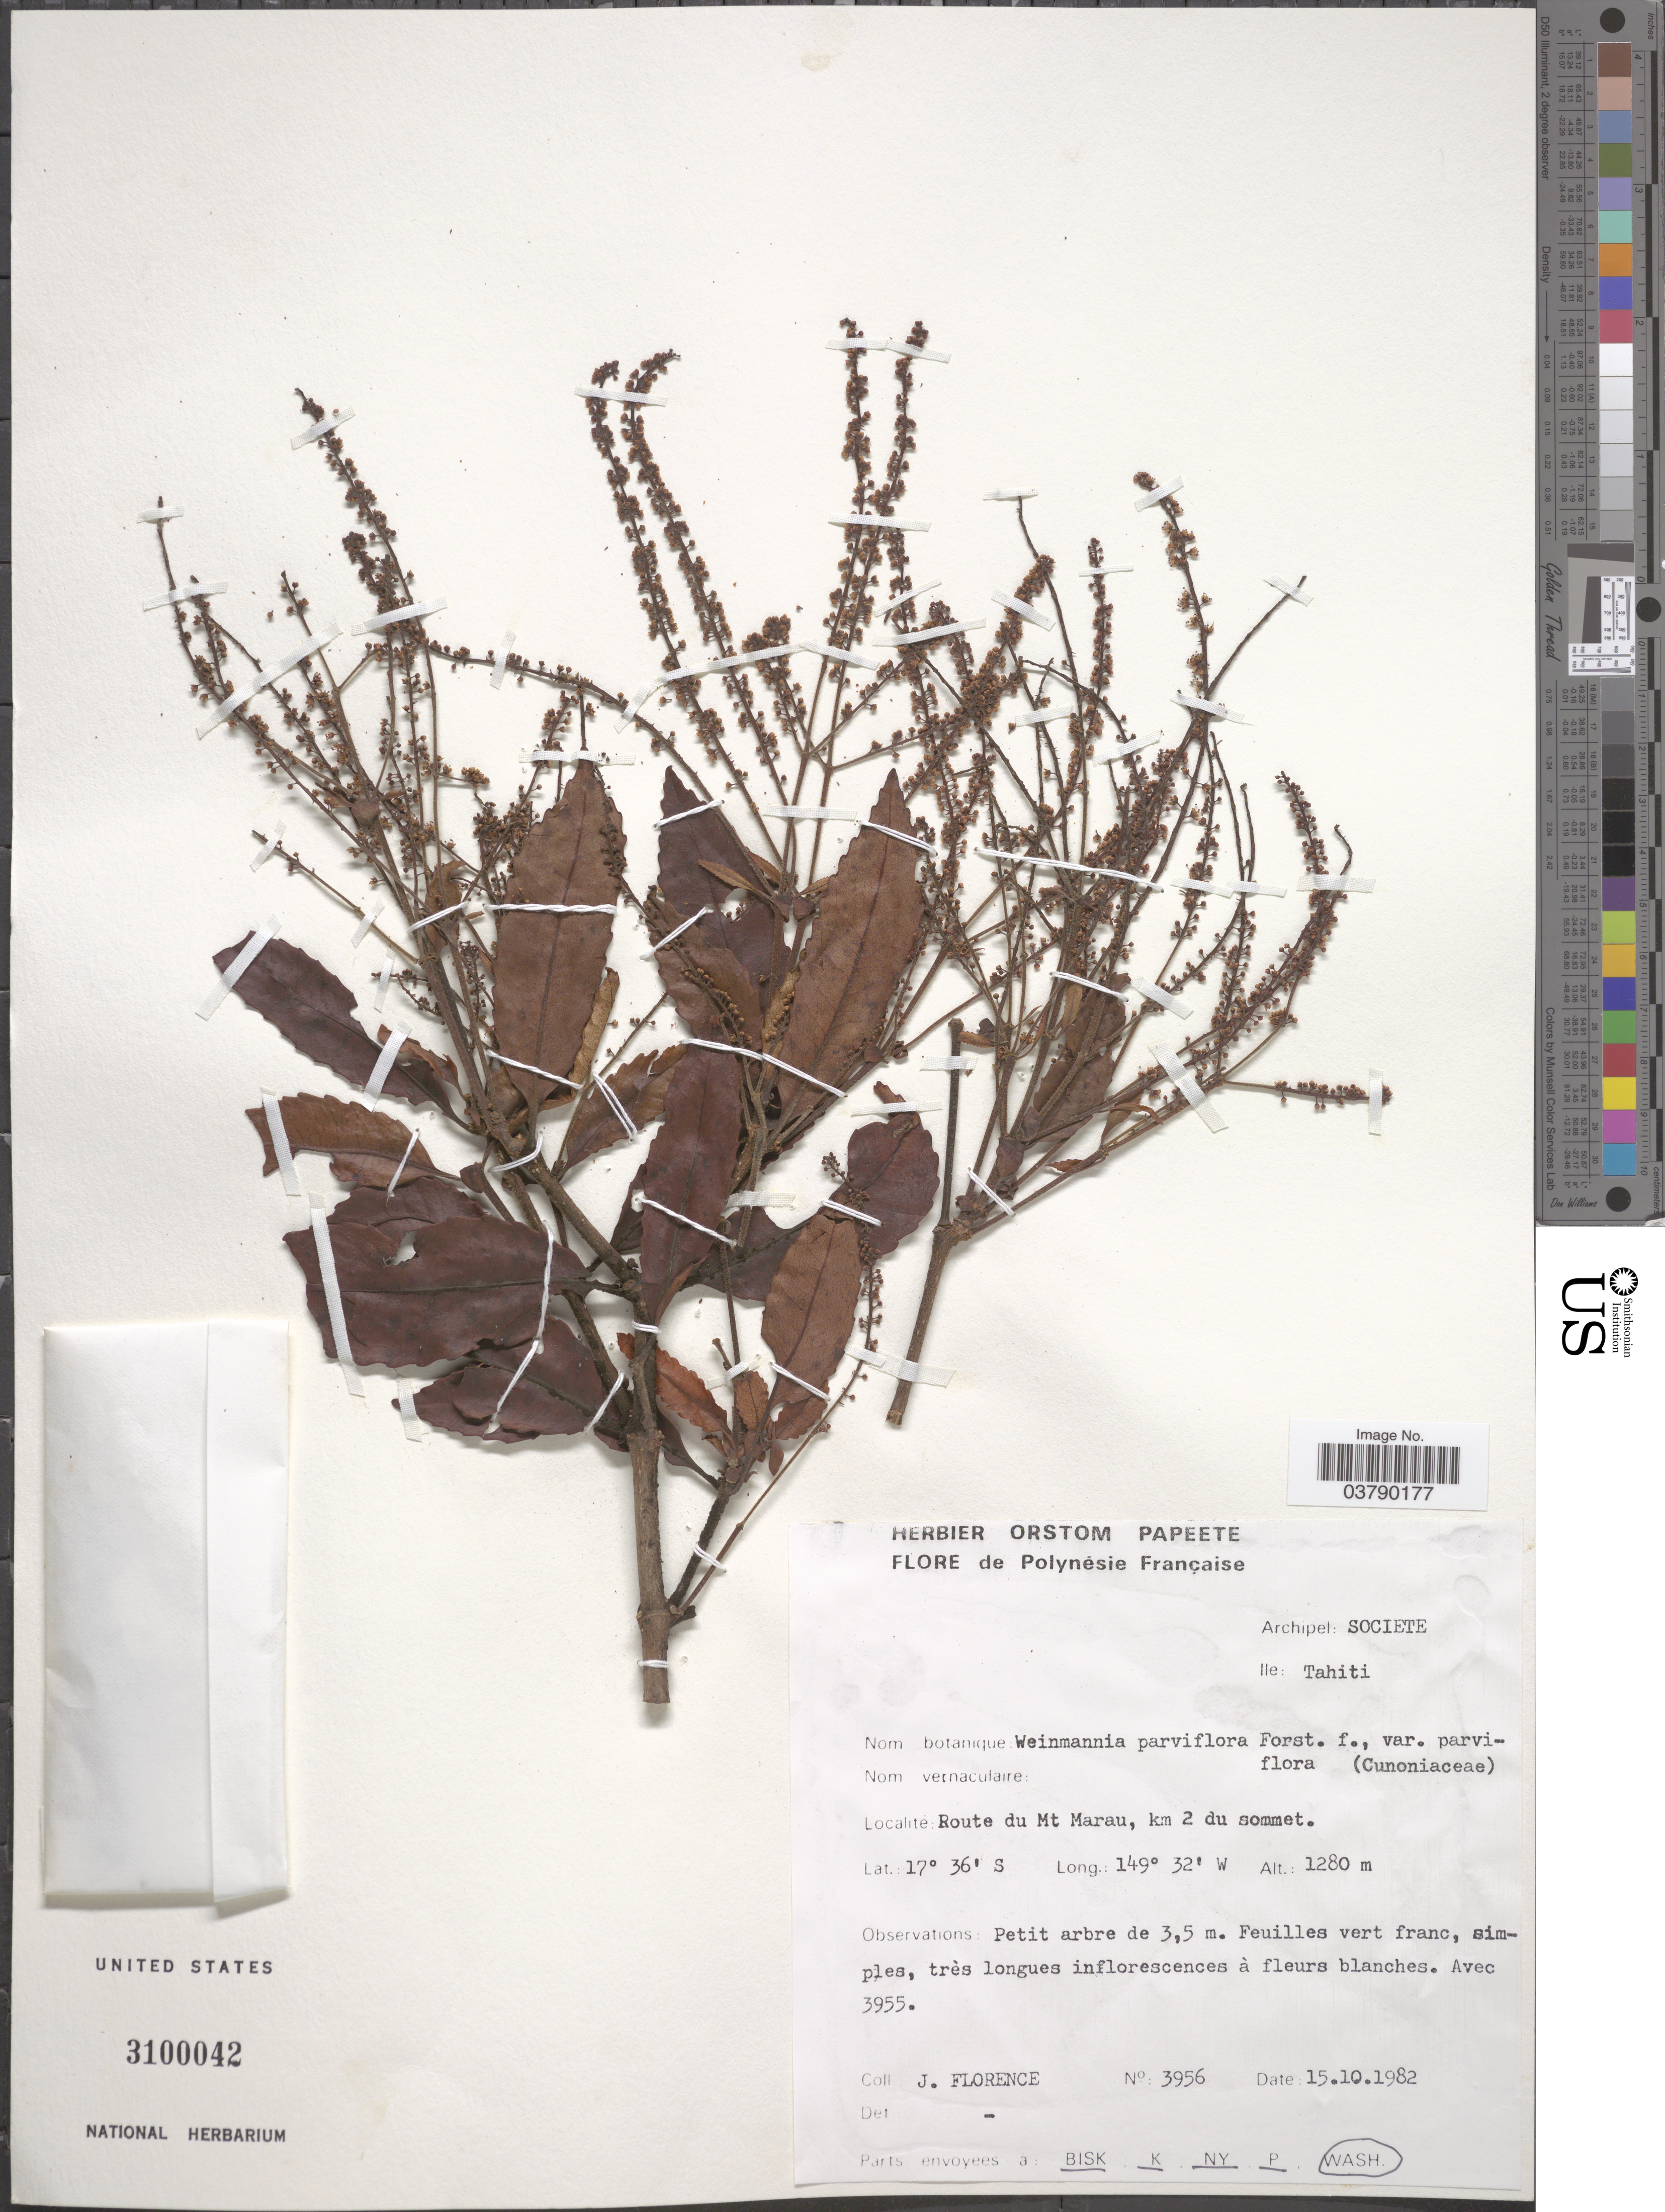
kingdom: Plantae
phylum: Tracheophyta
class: Magnoliopsida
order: Oxalidales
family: Cunoniaceae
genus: Pterophylla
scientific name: Pterophylla parviflora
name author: (G. Forst.) Pillon & H.C. Hopkins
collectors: J. Florence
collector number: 3956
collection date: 1982-10-15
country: French Polynesia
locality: Archipel: Societe, Ile: Tahiti. Route du Mt. Marau, km 2 du sommet.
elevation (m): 1280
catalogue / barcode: US 3100042